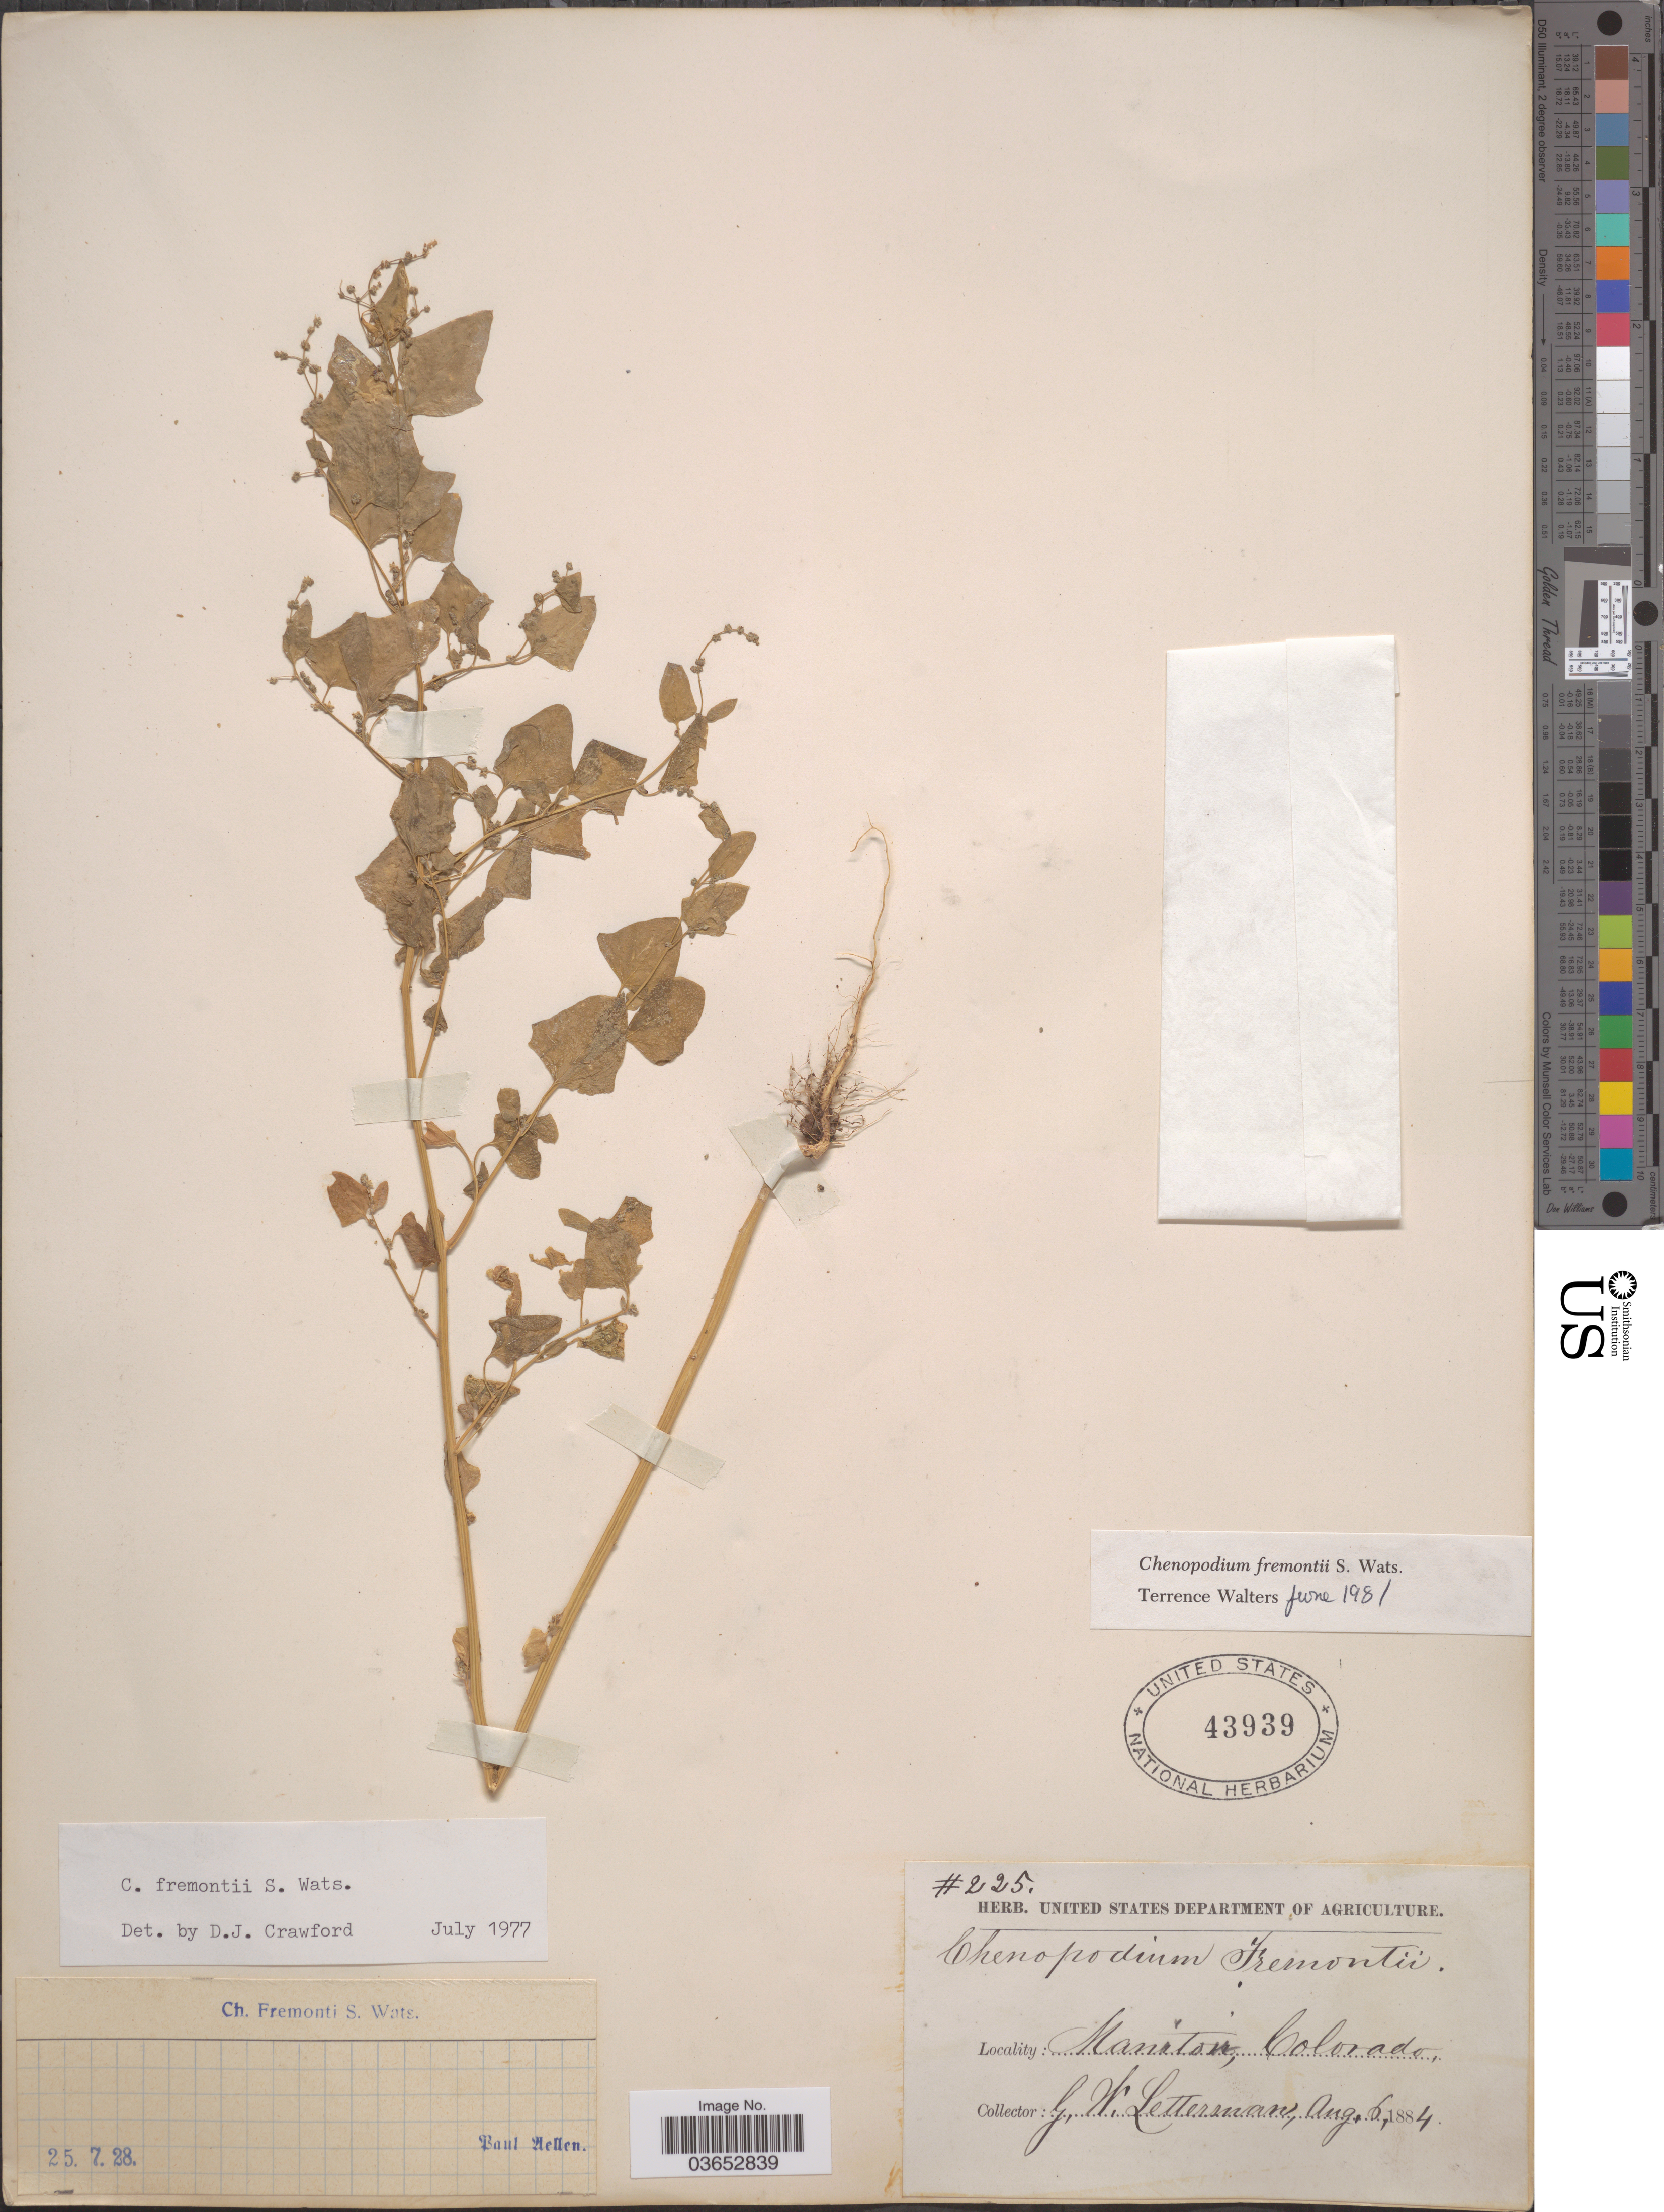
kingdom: Plantae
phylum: Tracheophyta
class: Magnoliopsida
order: Caryophyllales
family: Amaranthaceae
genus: Chenopodium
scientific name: Chenopodium fremontii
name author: S. Watson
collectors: G. W. Letterman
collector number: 225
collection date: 1884-08-06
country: United States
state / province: Colorado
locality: Manitou.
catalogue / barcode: US 43939